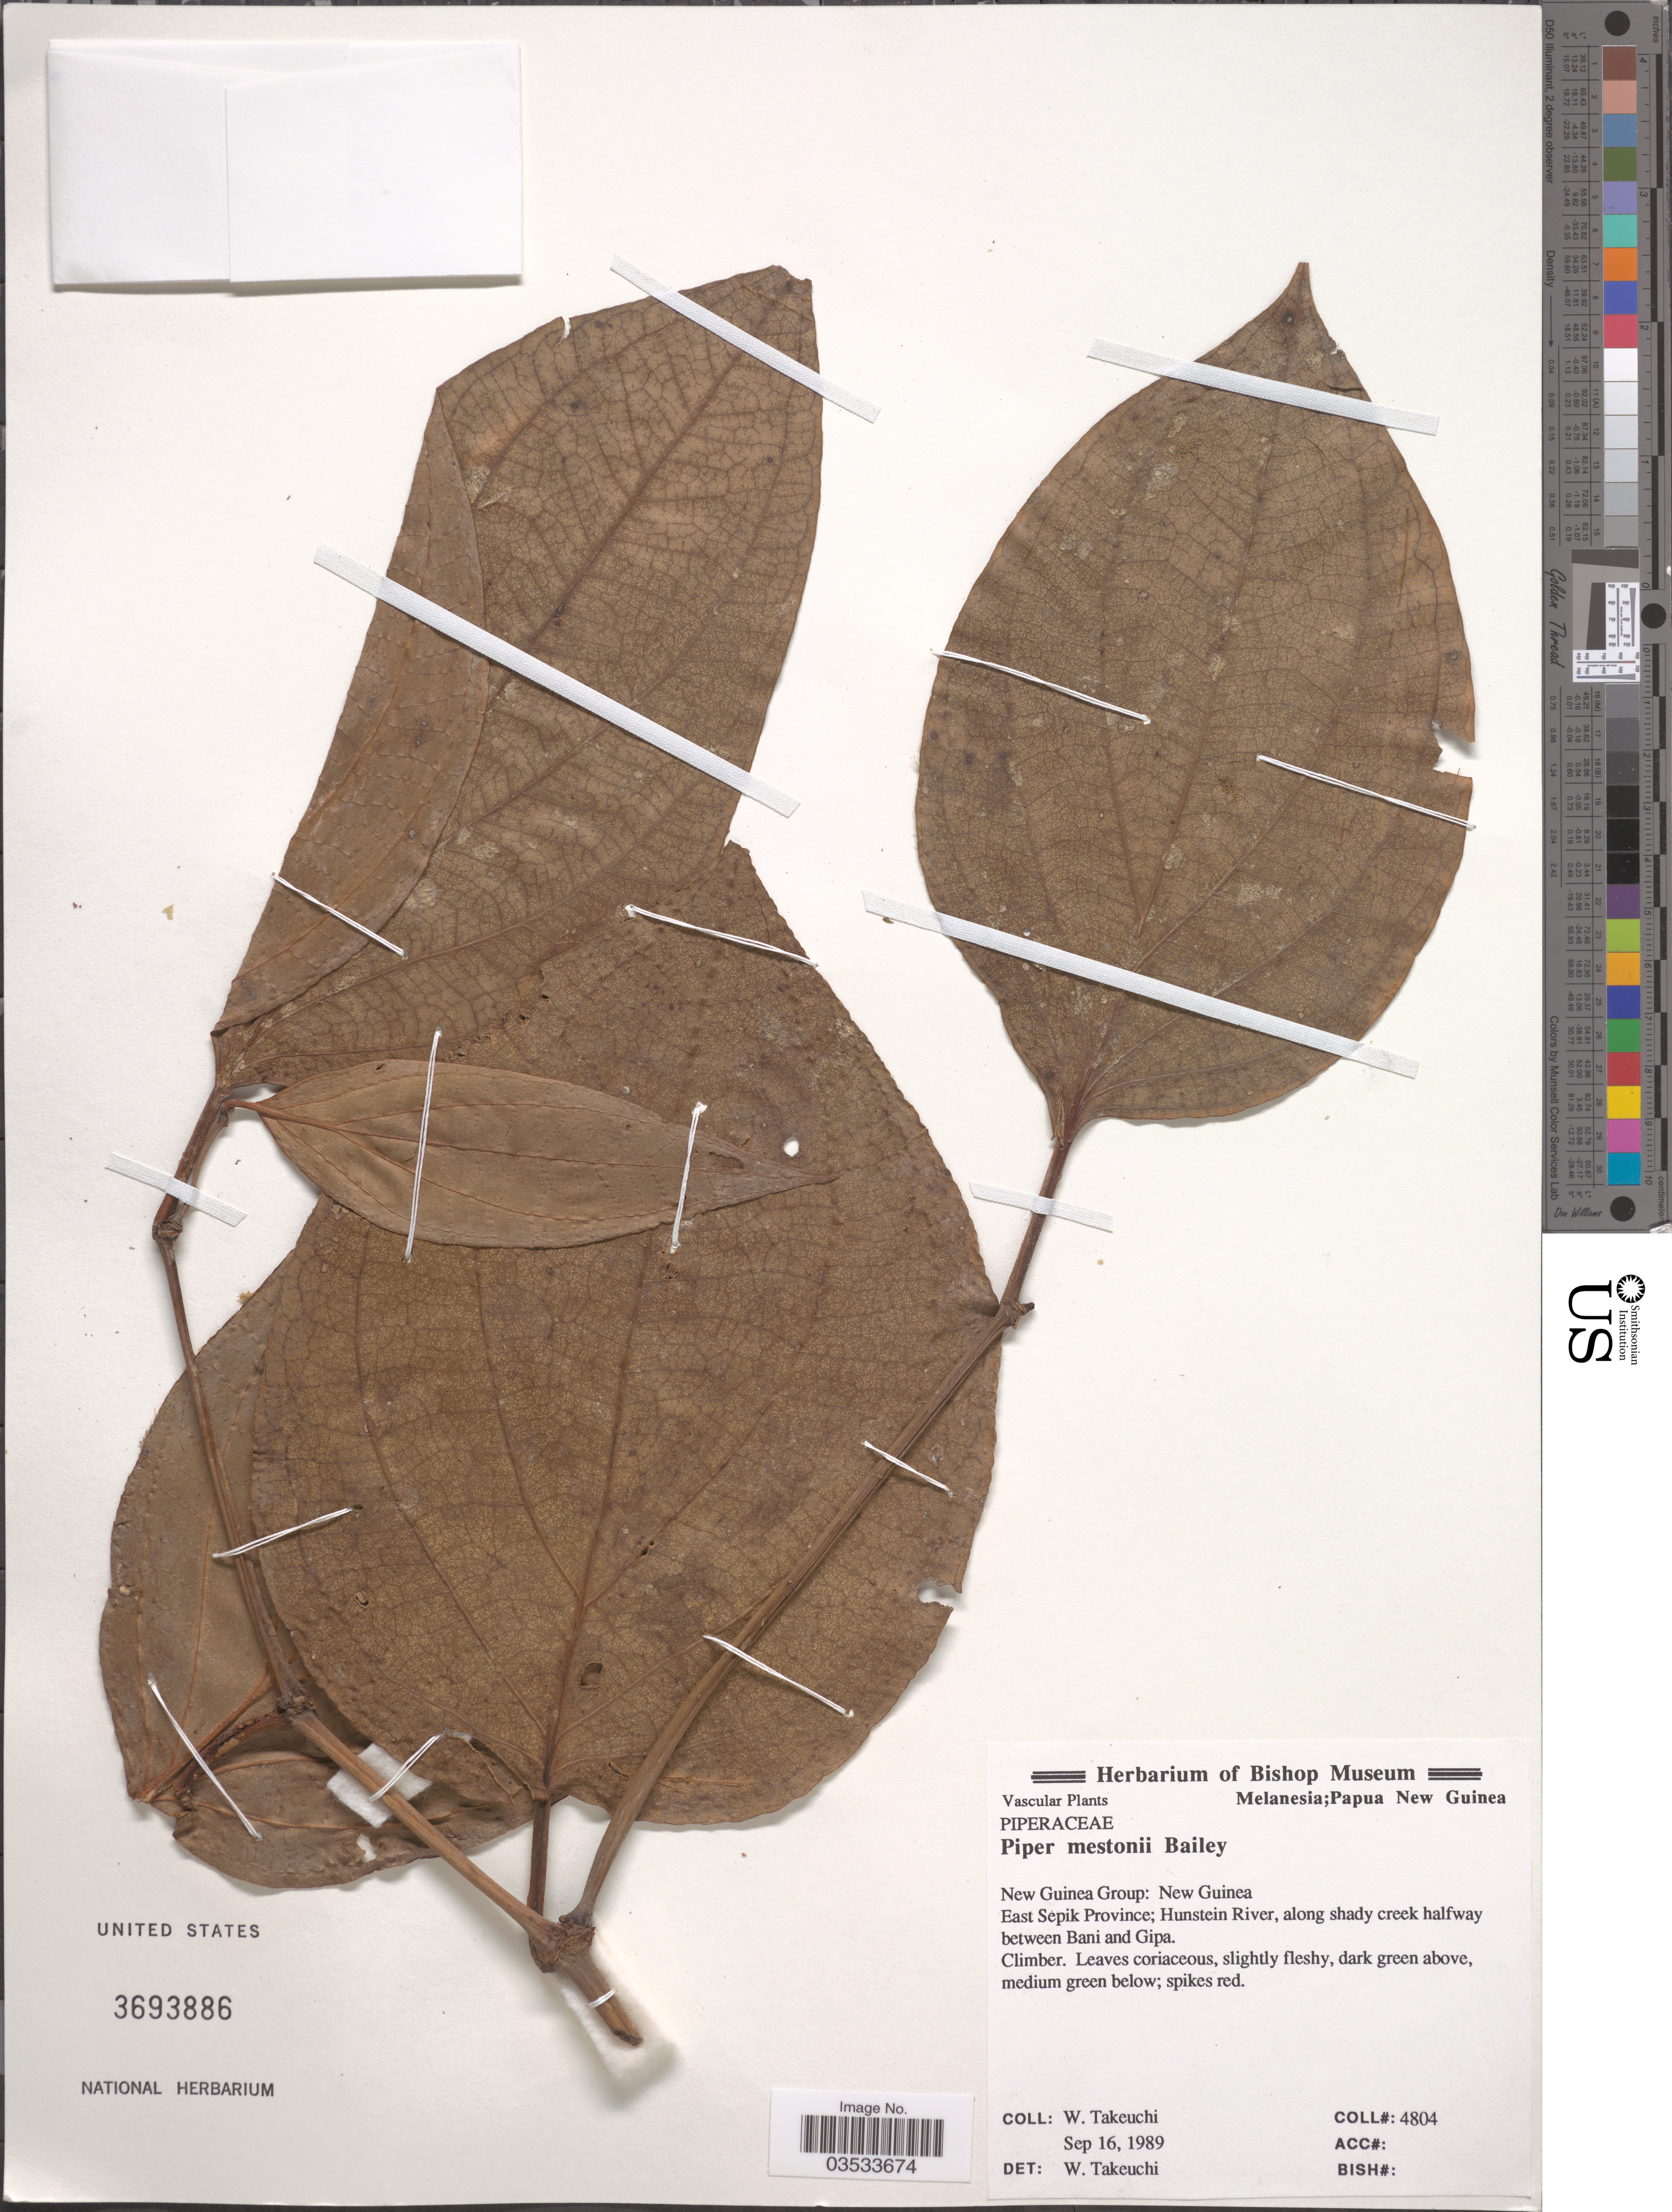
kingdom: Plantae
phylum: Tracheophyta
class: Magnoliopsida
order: Piperales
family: Piperaceae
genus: Piper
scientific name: Piper mestonii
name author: F.M. Bailey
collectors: W. Takeuchi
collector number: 4804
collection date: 1989-09-16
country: Papua New Guinea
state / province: East Sepik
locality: New Guinea Group: New Guinea. Hunstein River, along shady creek halfway between Bani and Gipa.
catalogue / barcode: US 3693886